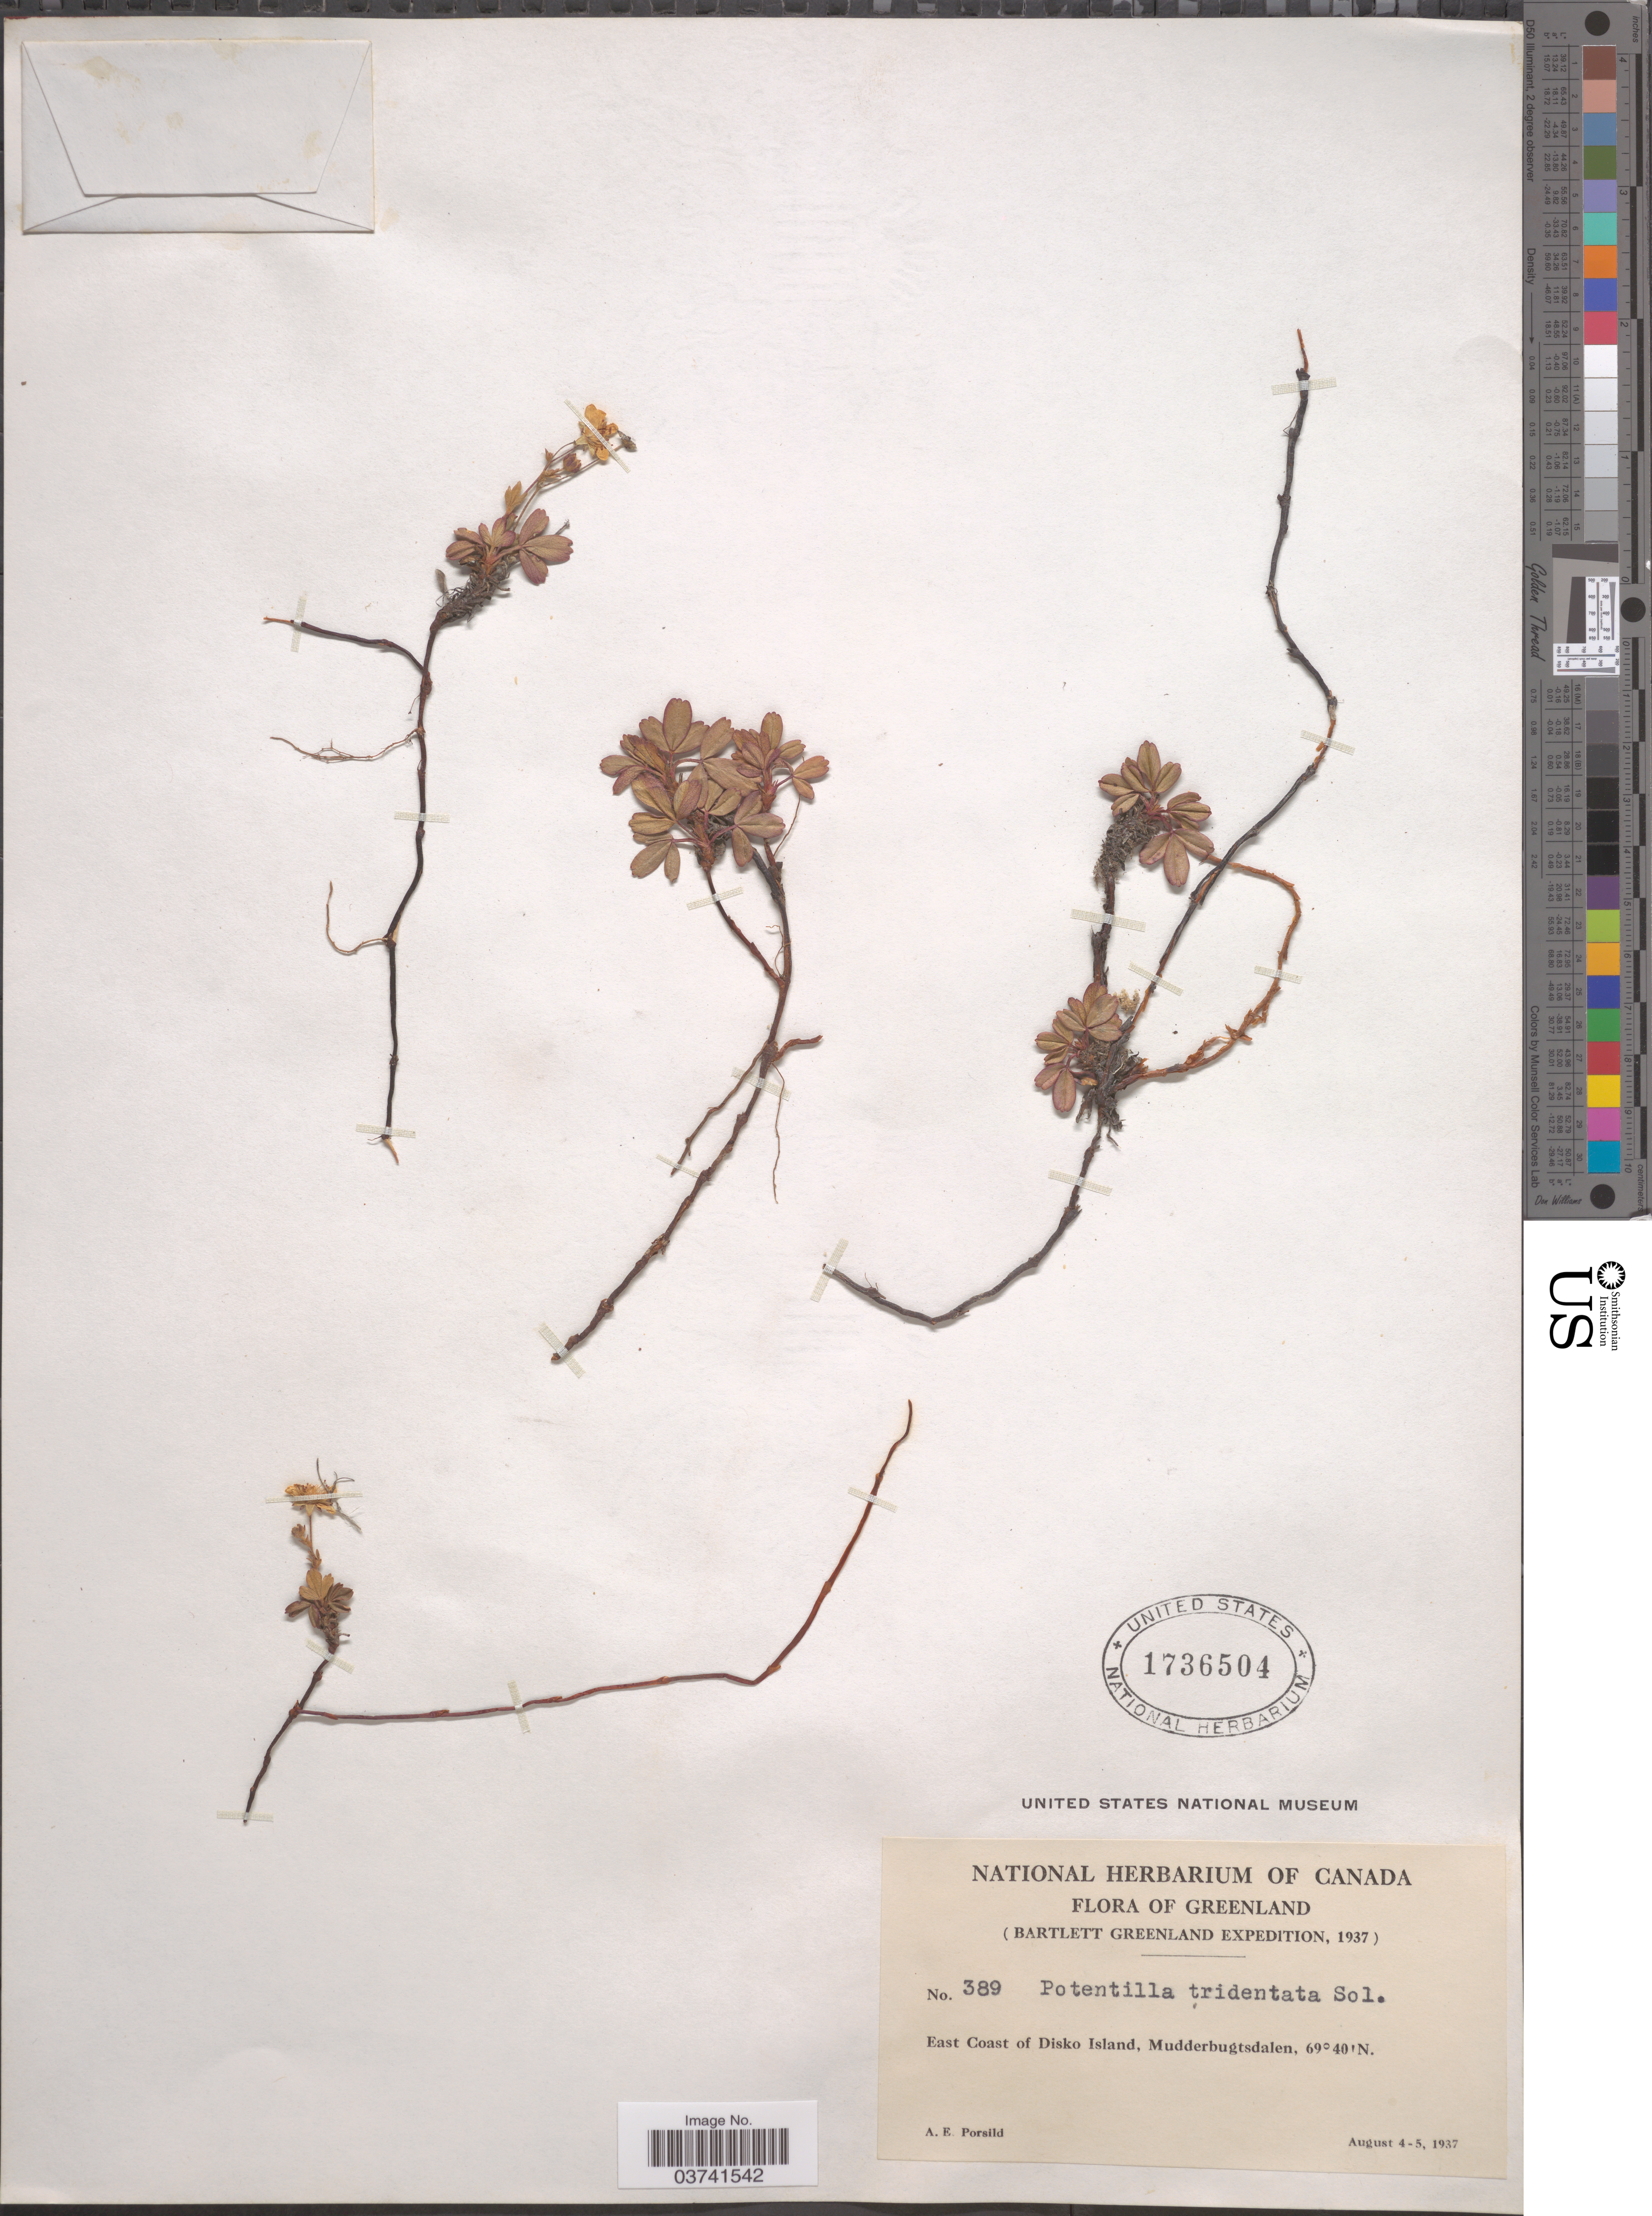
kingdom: Plantae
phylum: Tracheophyta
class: Magnoliopsida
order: Rosales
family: Rosaceae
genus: Potentilla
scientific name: Potentilla tridentata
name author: Aiton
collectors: A. E. Porsild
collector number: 389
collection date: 1937-08-04/1937-08-05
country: Greenland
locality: East Coast of Disko Island, Mudderbugtsdalen.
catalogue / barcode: US 1736504